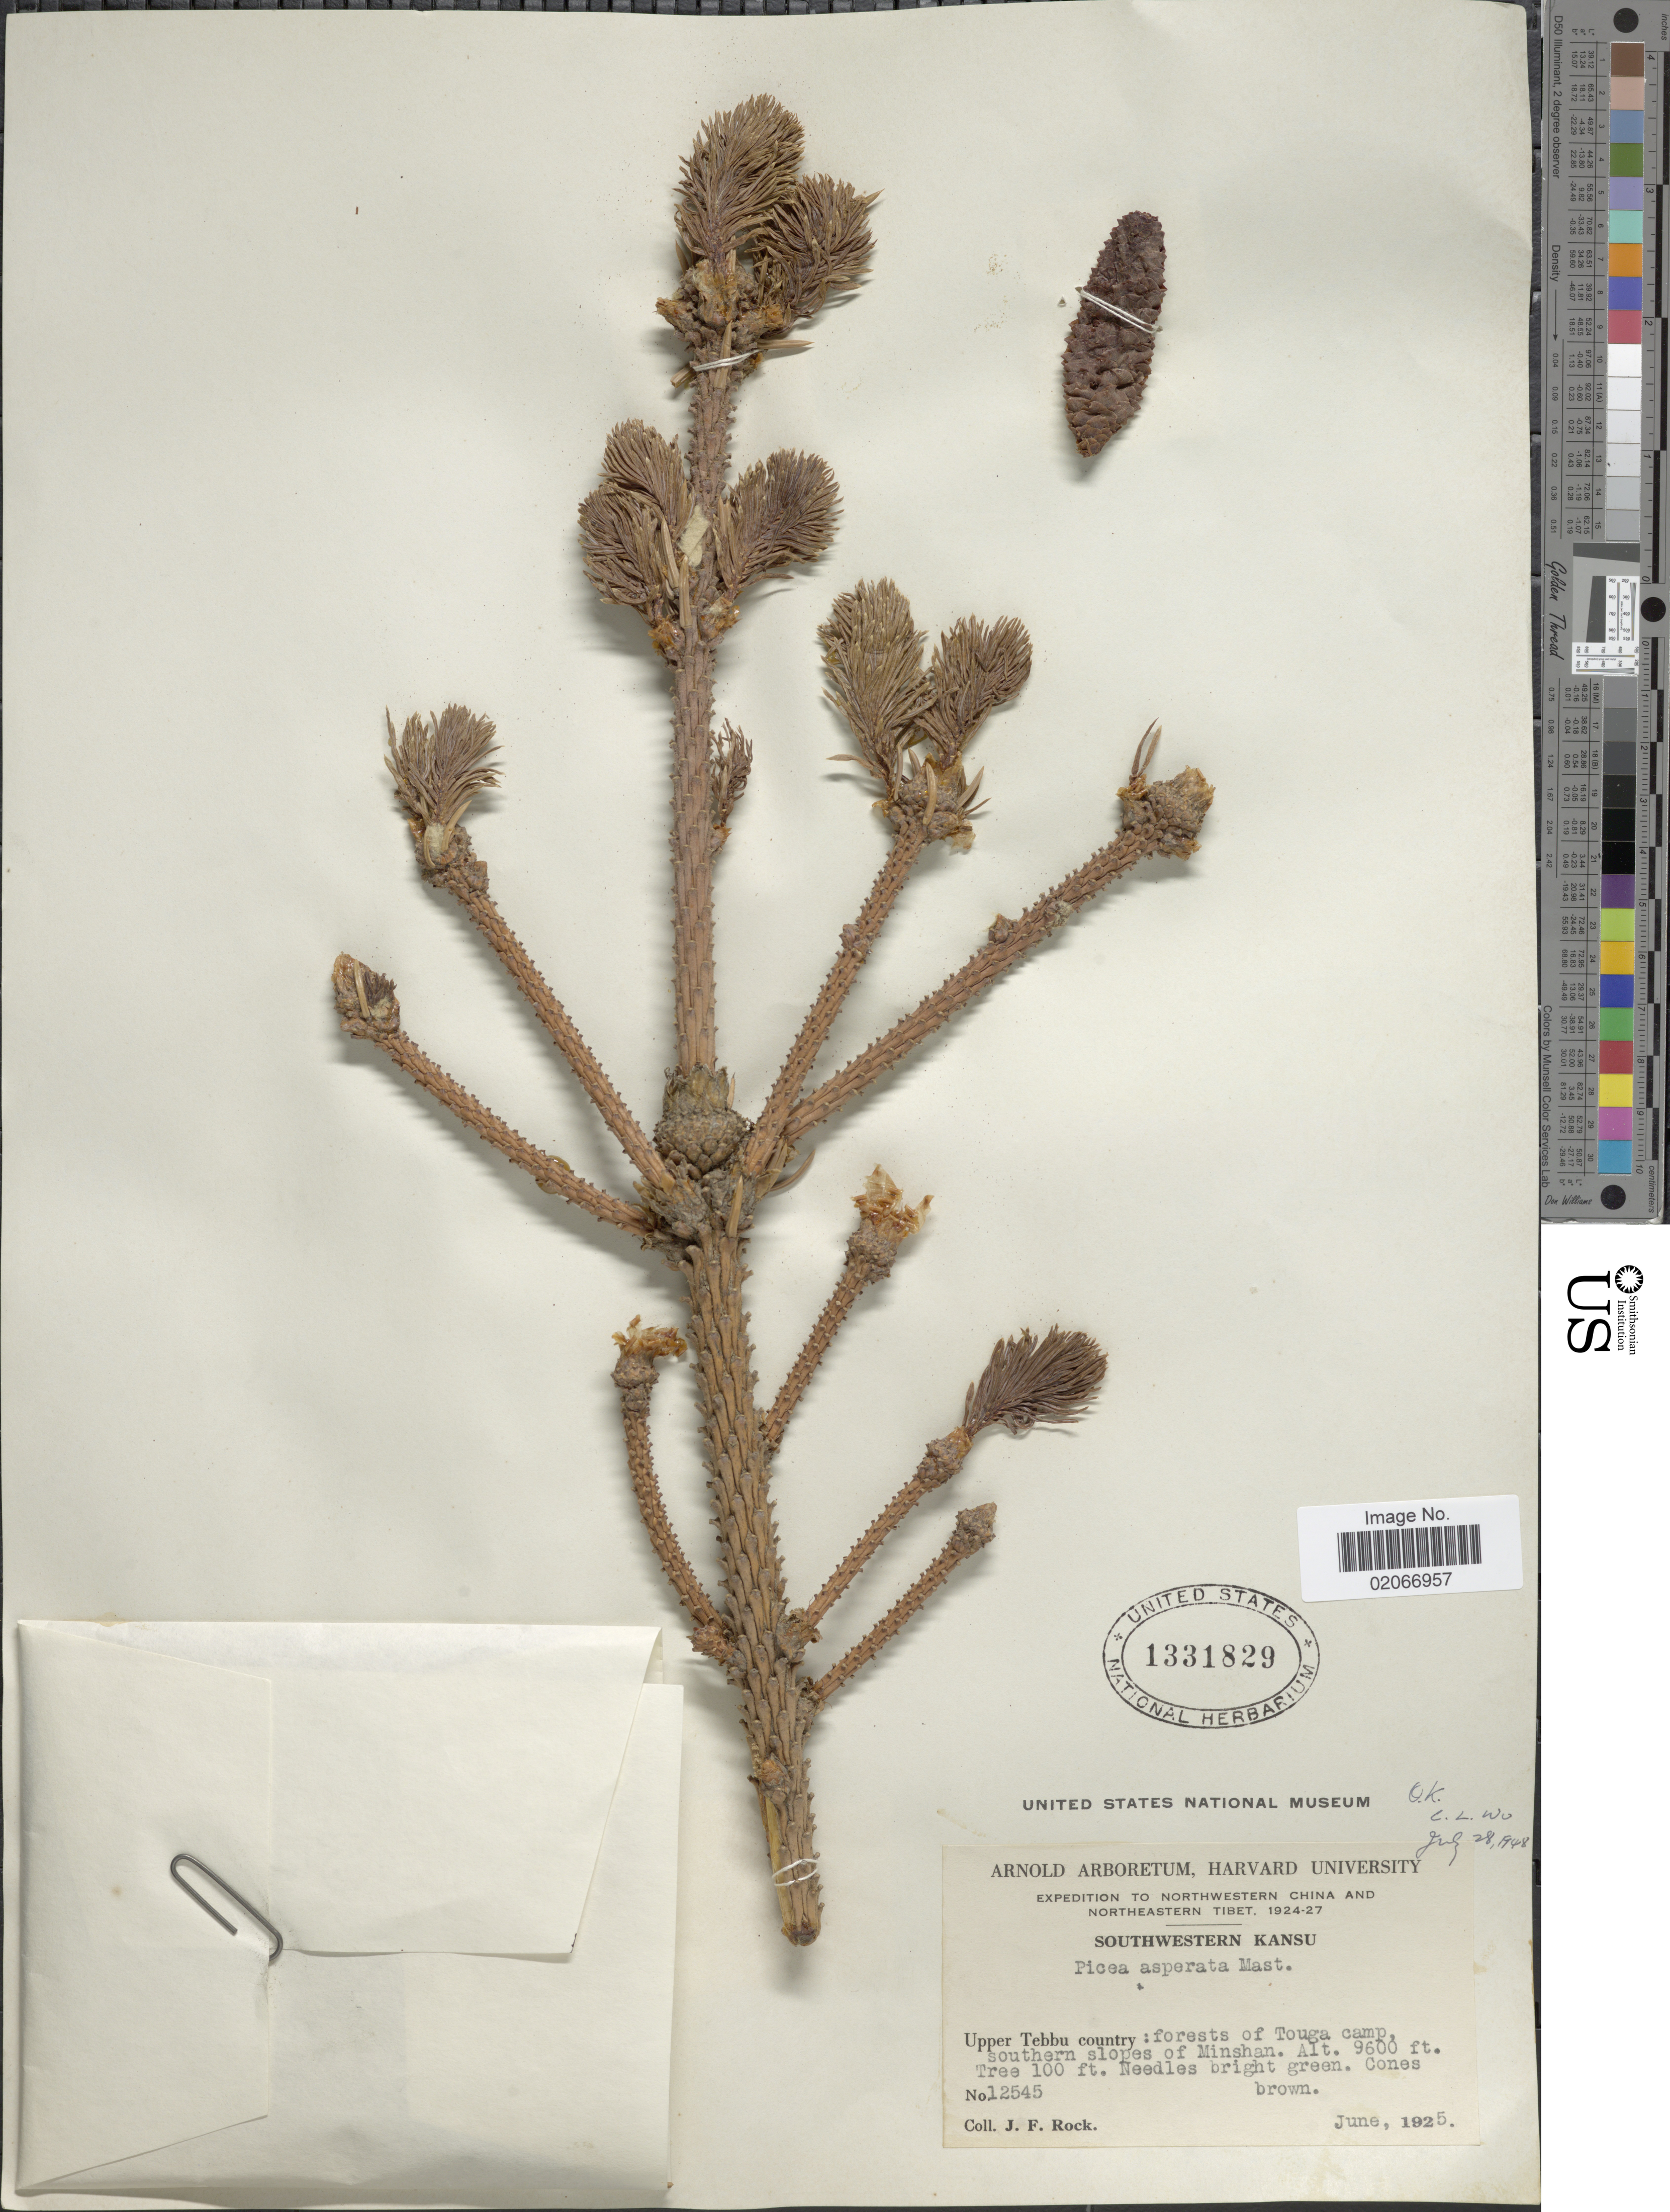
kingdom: Plantae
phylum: Tracheophyta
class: Pinopsida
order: Pinales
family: Pinaceae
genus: Picea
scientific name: Picea asperata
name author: Mast.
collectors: J. Rock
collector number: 12545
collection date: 1925-06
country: China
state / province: Gansu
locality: Northwestern China and Northeastern Tibet. Southwestern Kansu, Upper Tebbu country: forests of Touga camp, southern slopes of Minshan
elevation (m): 2926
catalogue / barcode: US 1331829